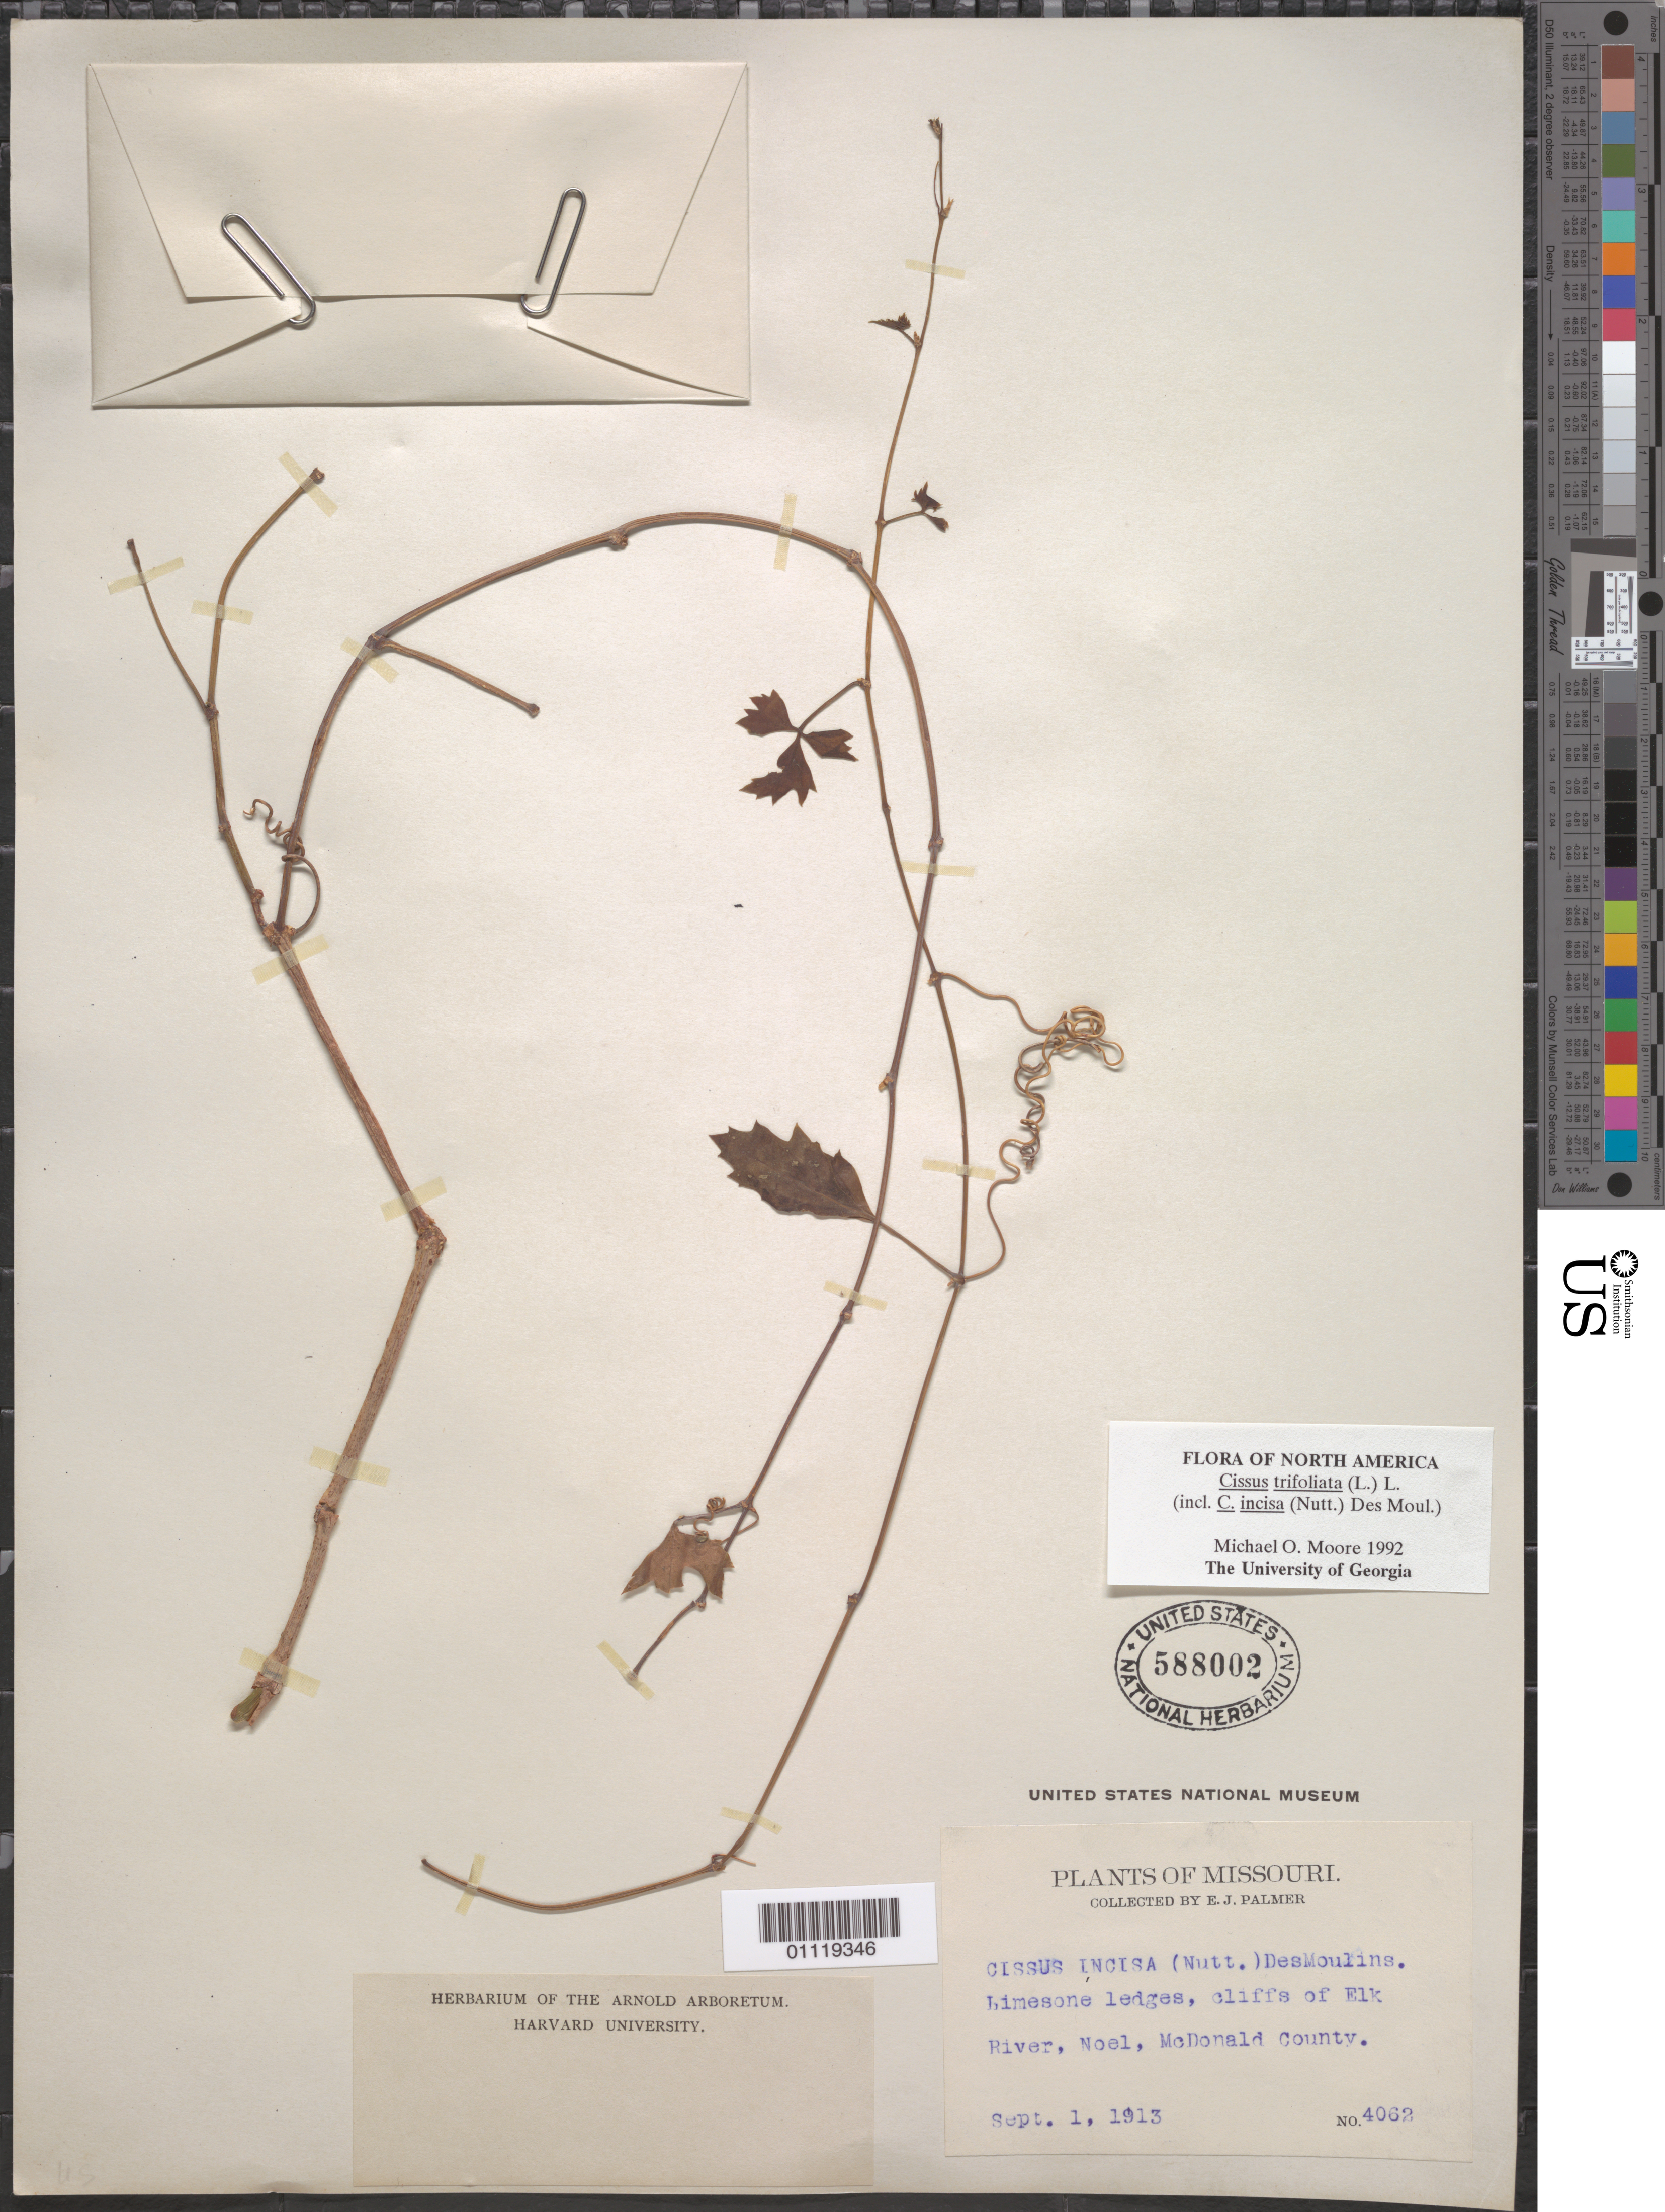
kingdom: Plantae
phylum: Tracheophyta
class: Magnoliopsida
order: Vitales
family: Vitaceae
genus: Cissus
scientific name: Cissus trifoliata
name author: (L.) L.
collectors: E. J. Palmer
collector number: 4062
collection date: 1913-09-01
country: United States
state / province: Missouri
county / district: Mcdonald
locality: Elk River, Noel.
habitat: Limestone ledhes, cliffs of river.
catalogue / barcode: US 588002